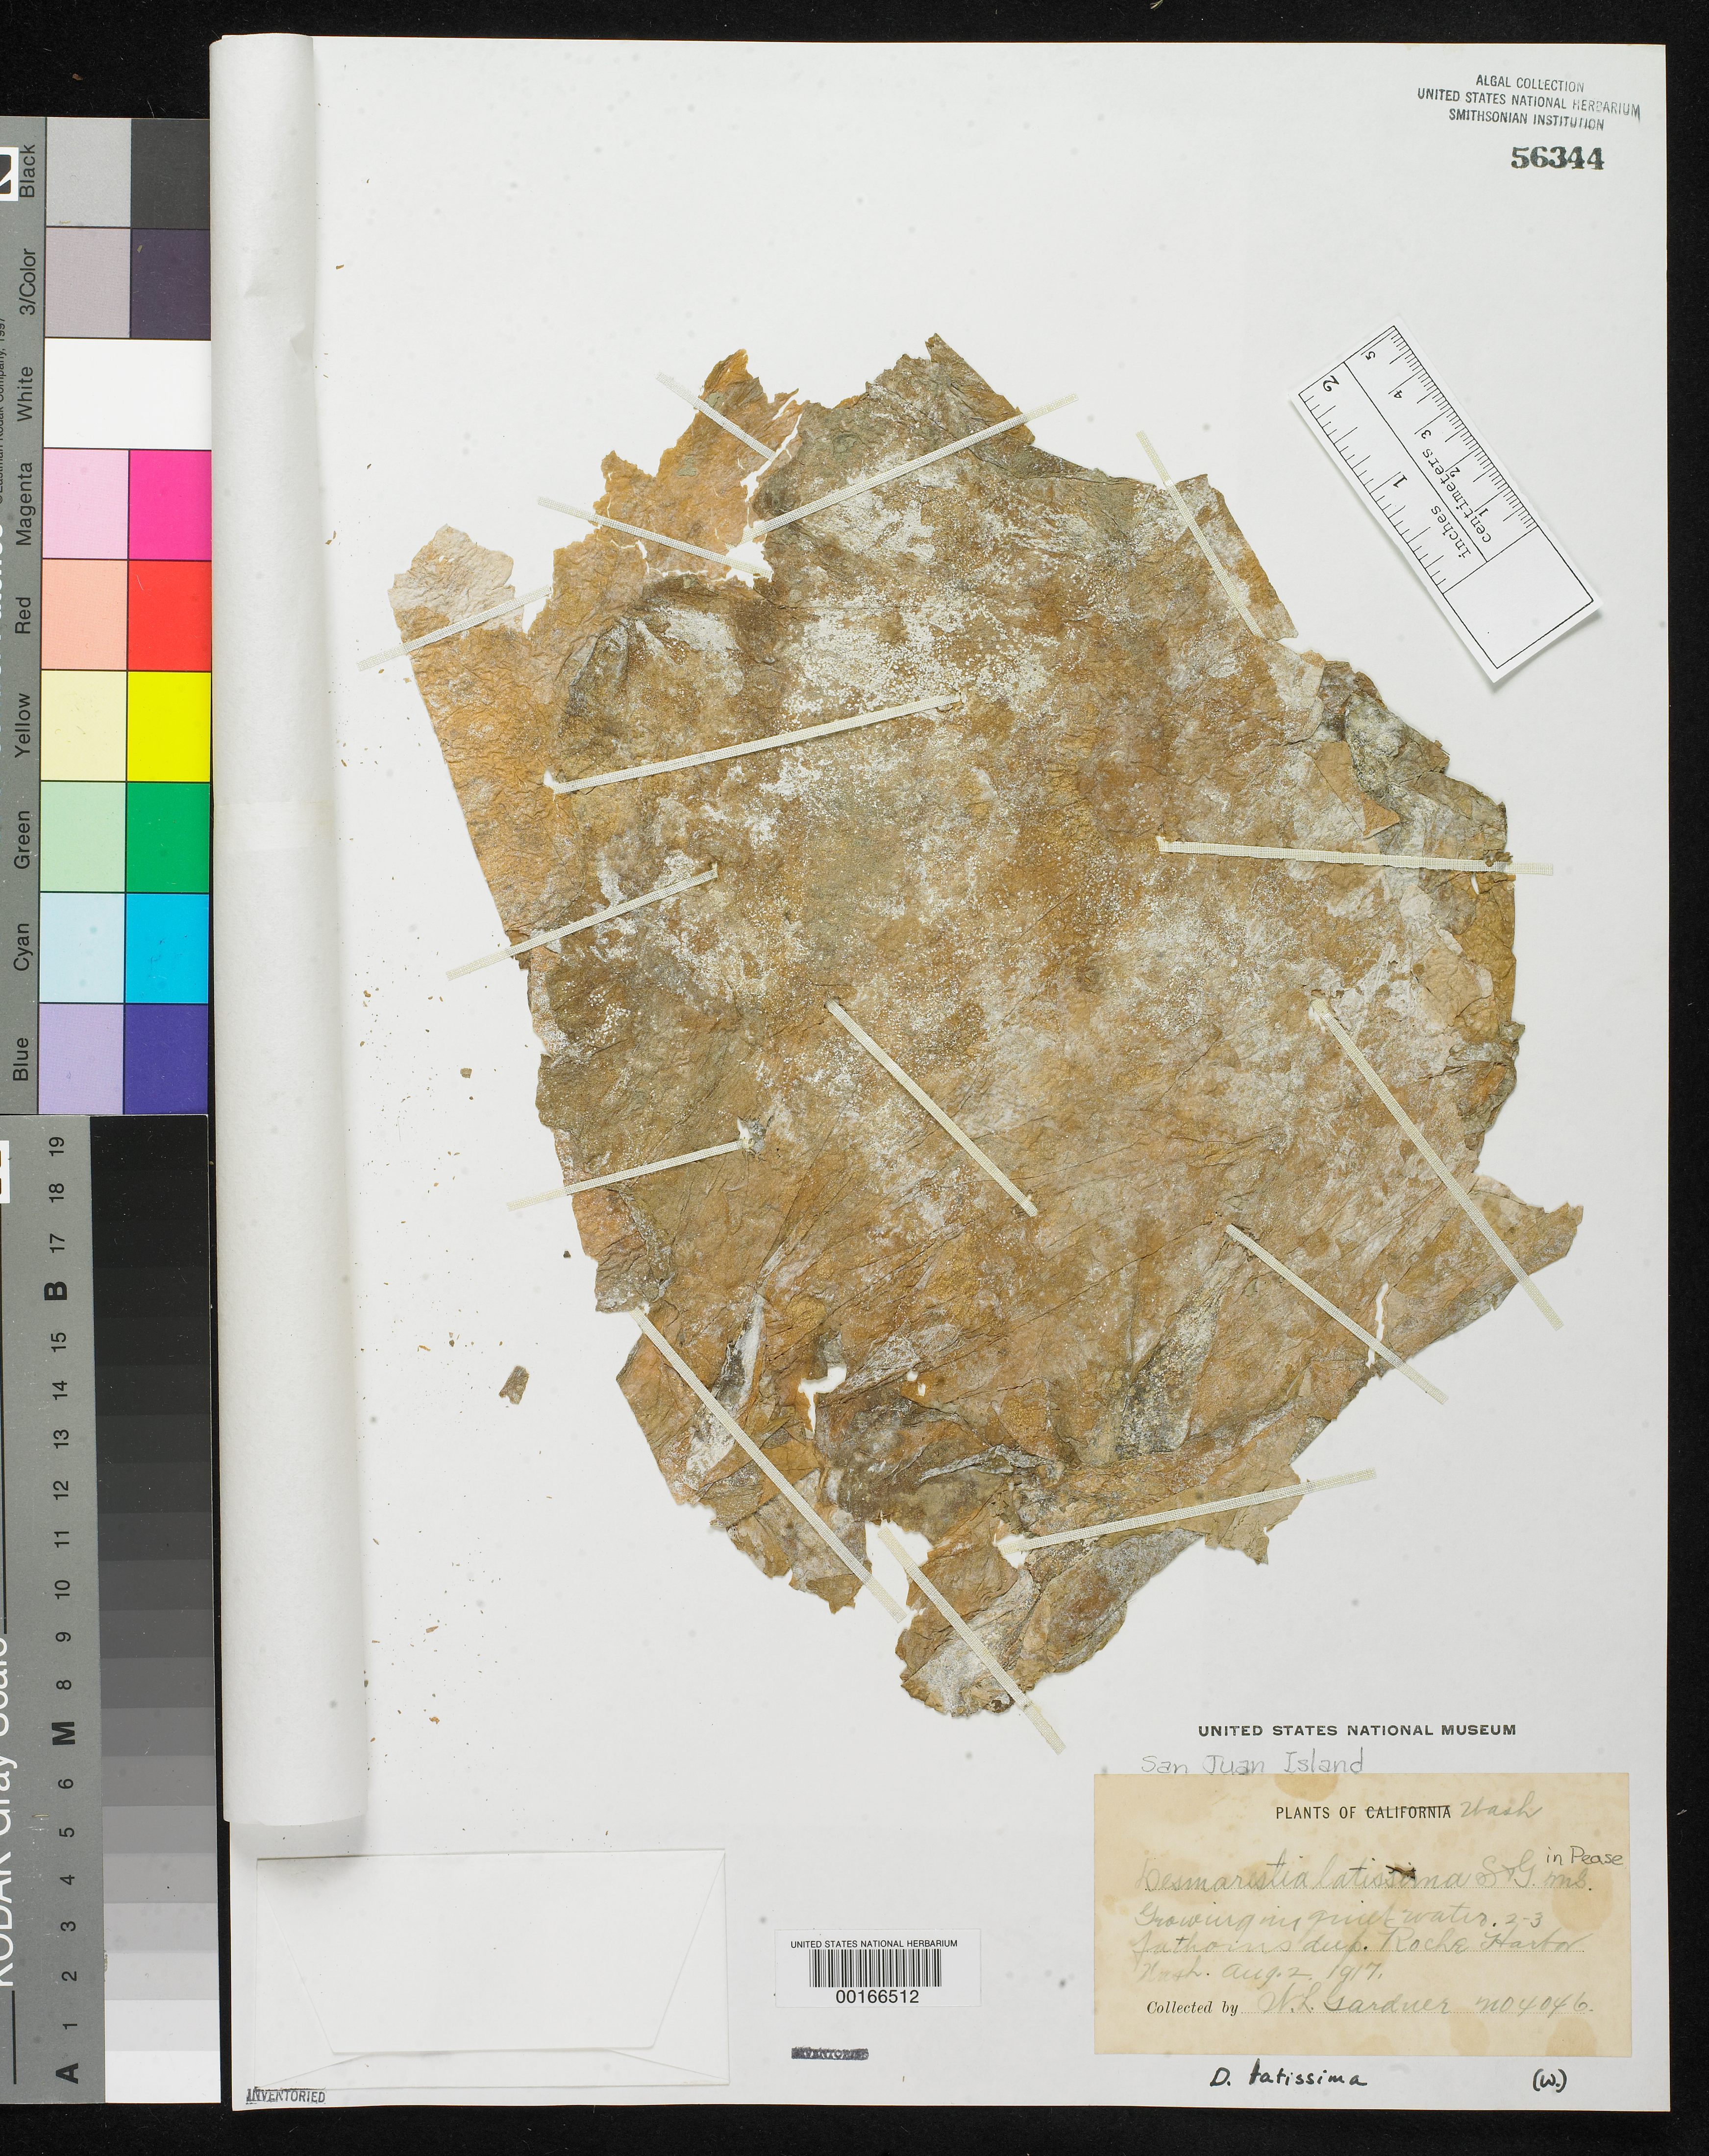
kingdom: Chromista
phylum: Ochrophyta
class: Phaeophyceae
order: Desmarestiales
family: Desmarestiaceae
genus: Desmarestia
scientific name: Desmarestia latissima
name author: Setch. & N.L. Gardner in Pease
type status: Isotype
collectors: N. Gardner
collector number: NLG 4046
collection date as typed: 02 Aug 1917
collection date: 1917-08-02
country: United States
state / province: Washington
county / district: San Juan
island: San Juan Island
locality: Roche Harbor.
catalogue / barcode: US 56344